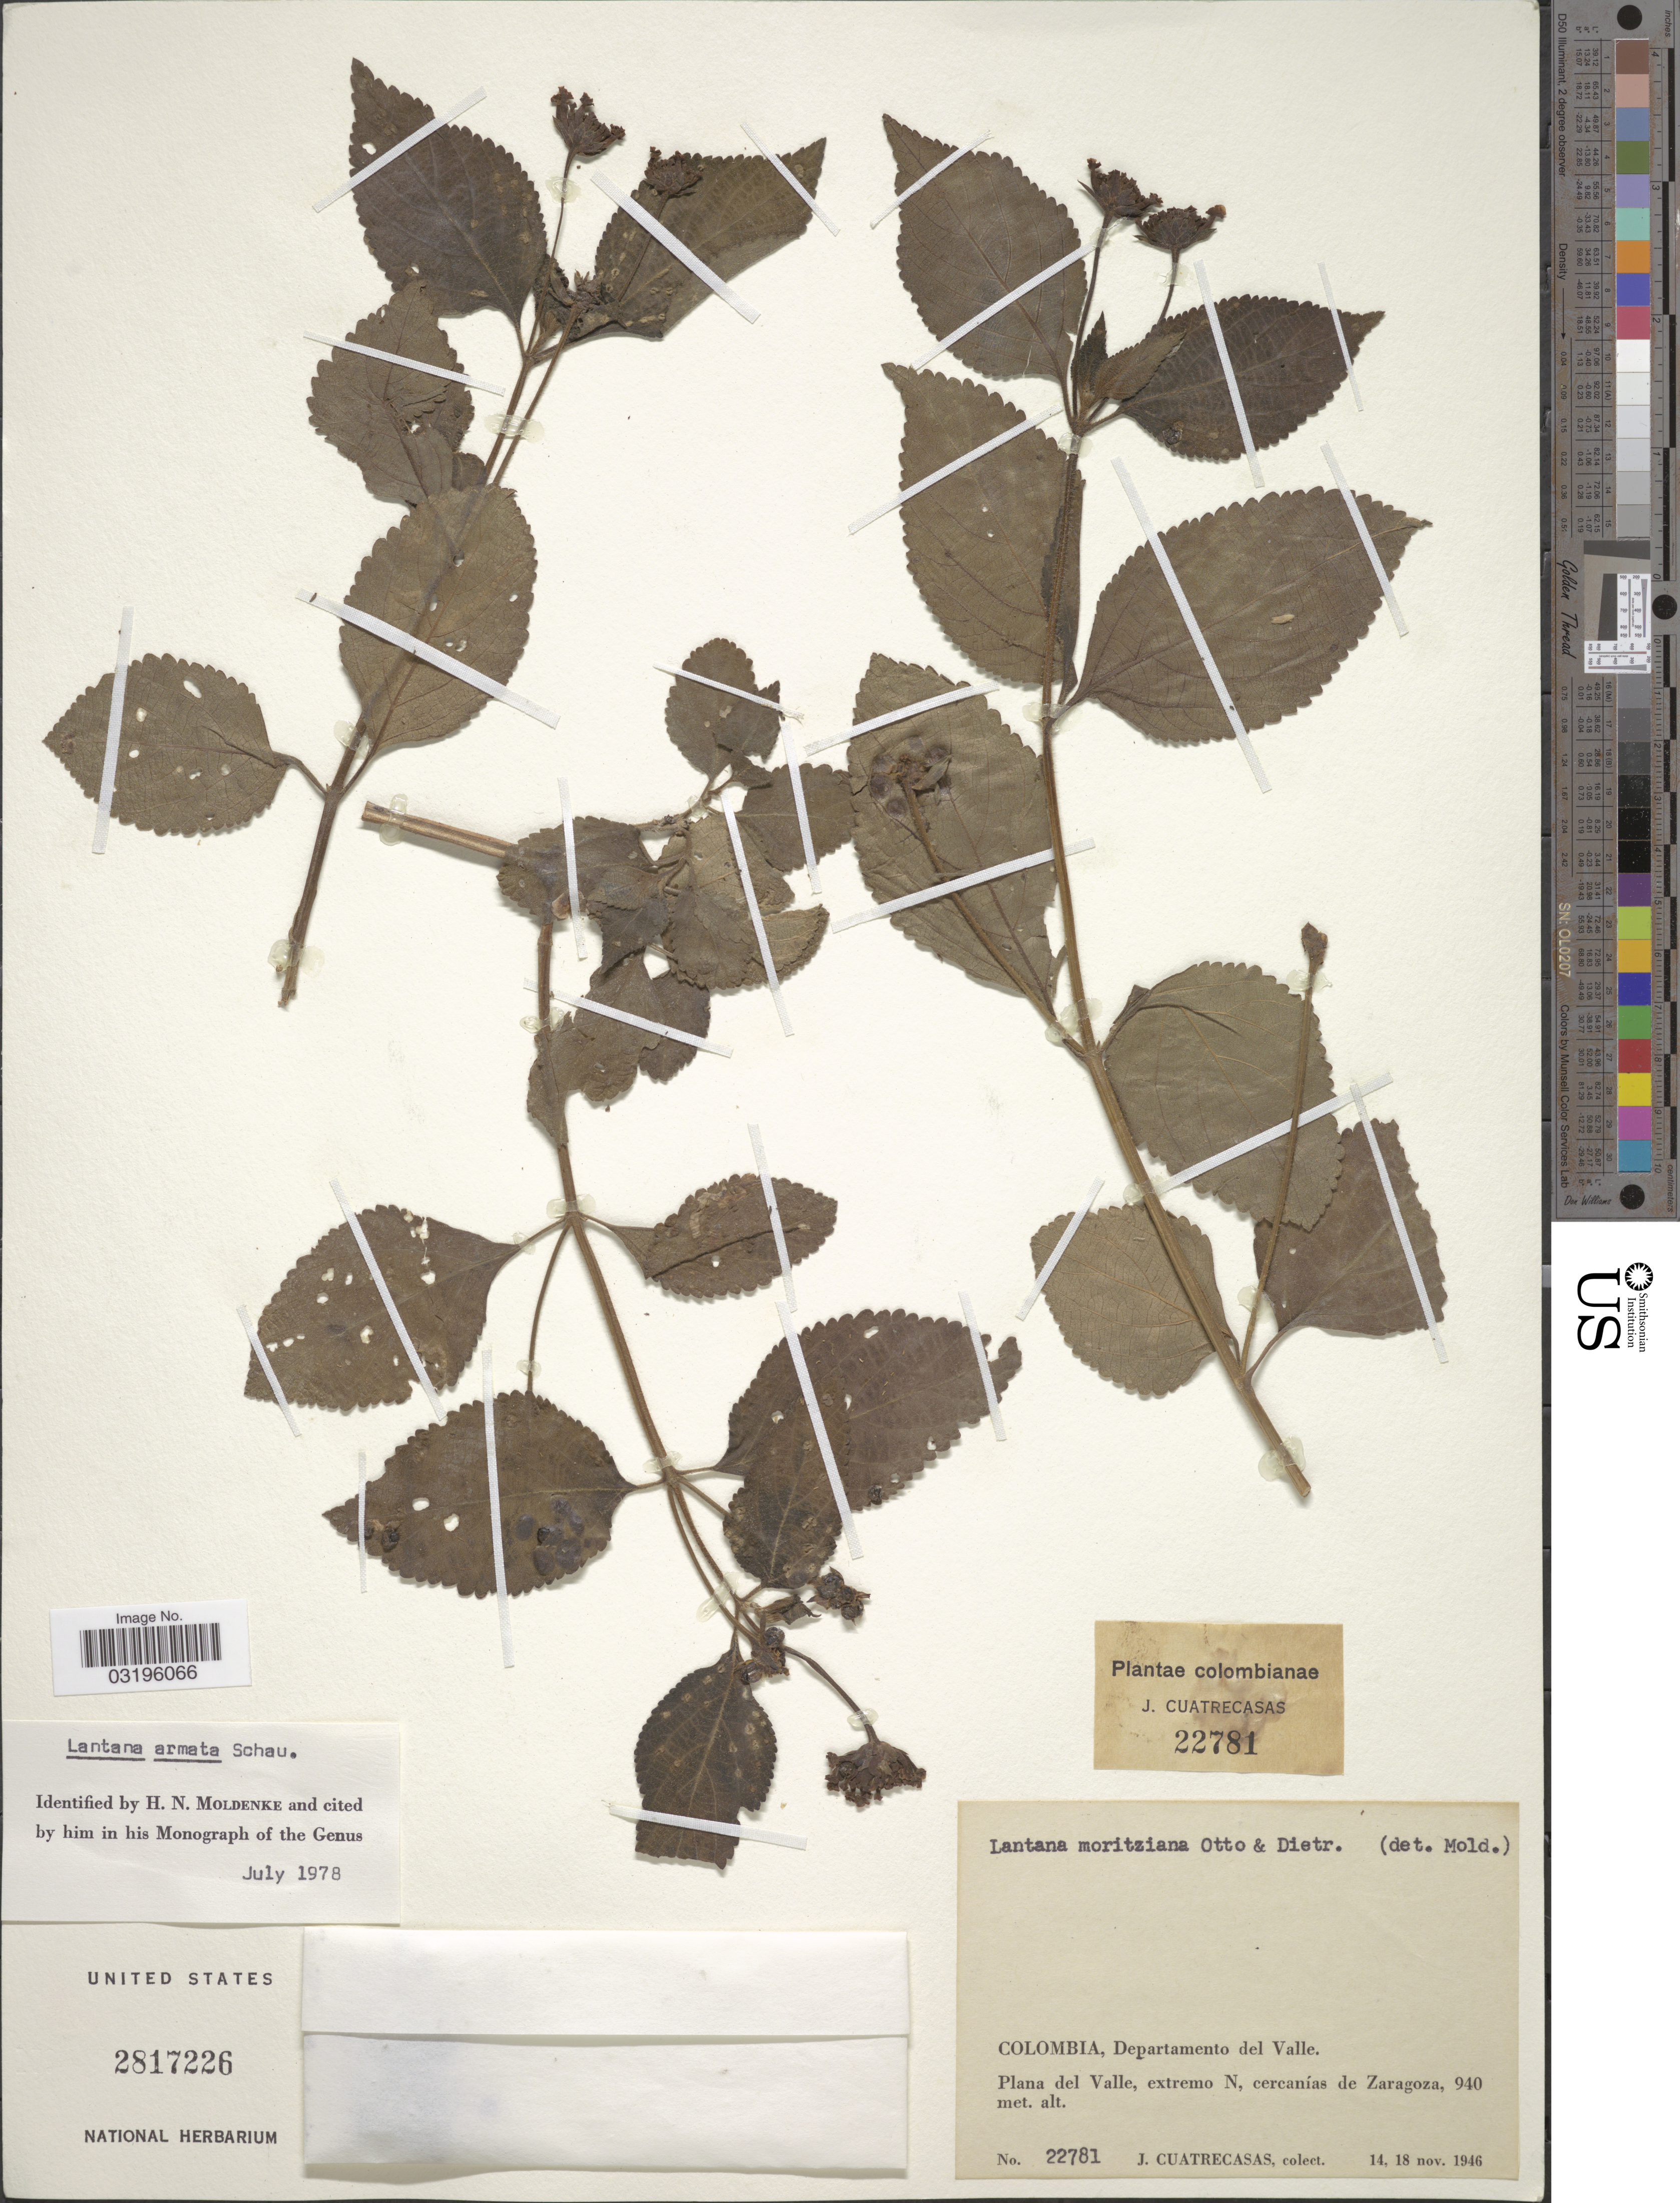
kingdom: Plantae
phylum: Tracheophyta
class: Magnoliopsida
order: Lamiales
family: Verbenaceae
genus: Lantana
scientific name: Lantana x armata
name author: Schauer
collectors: J. Cuatrecasas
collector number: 22781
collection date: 1946-11-14/1946-11-18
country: Colombia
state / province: Valle del Cauca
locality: Departamento del Valle. Plana del Valle, extremo N, cercanías de Zaragoza.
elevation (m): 940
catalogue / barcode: US 2817226